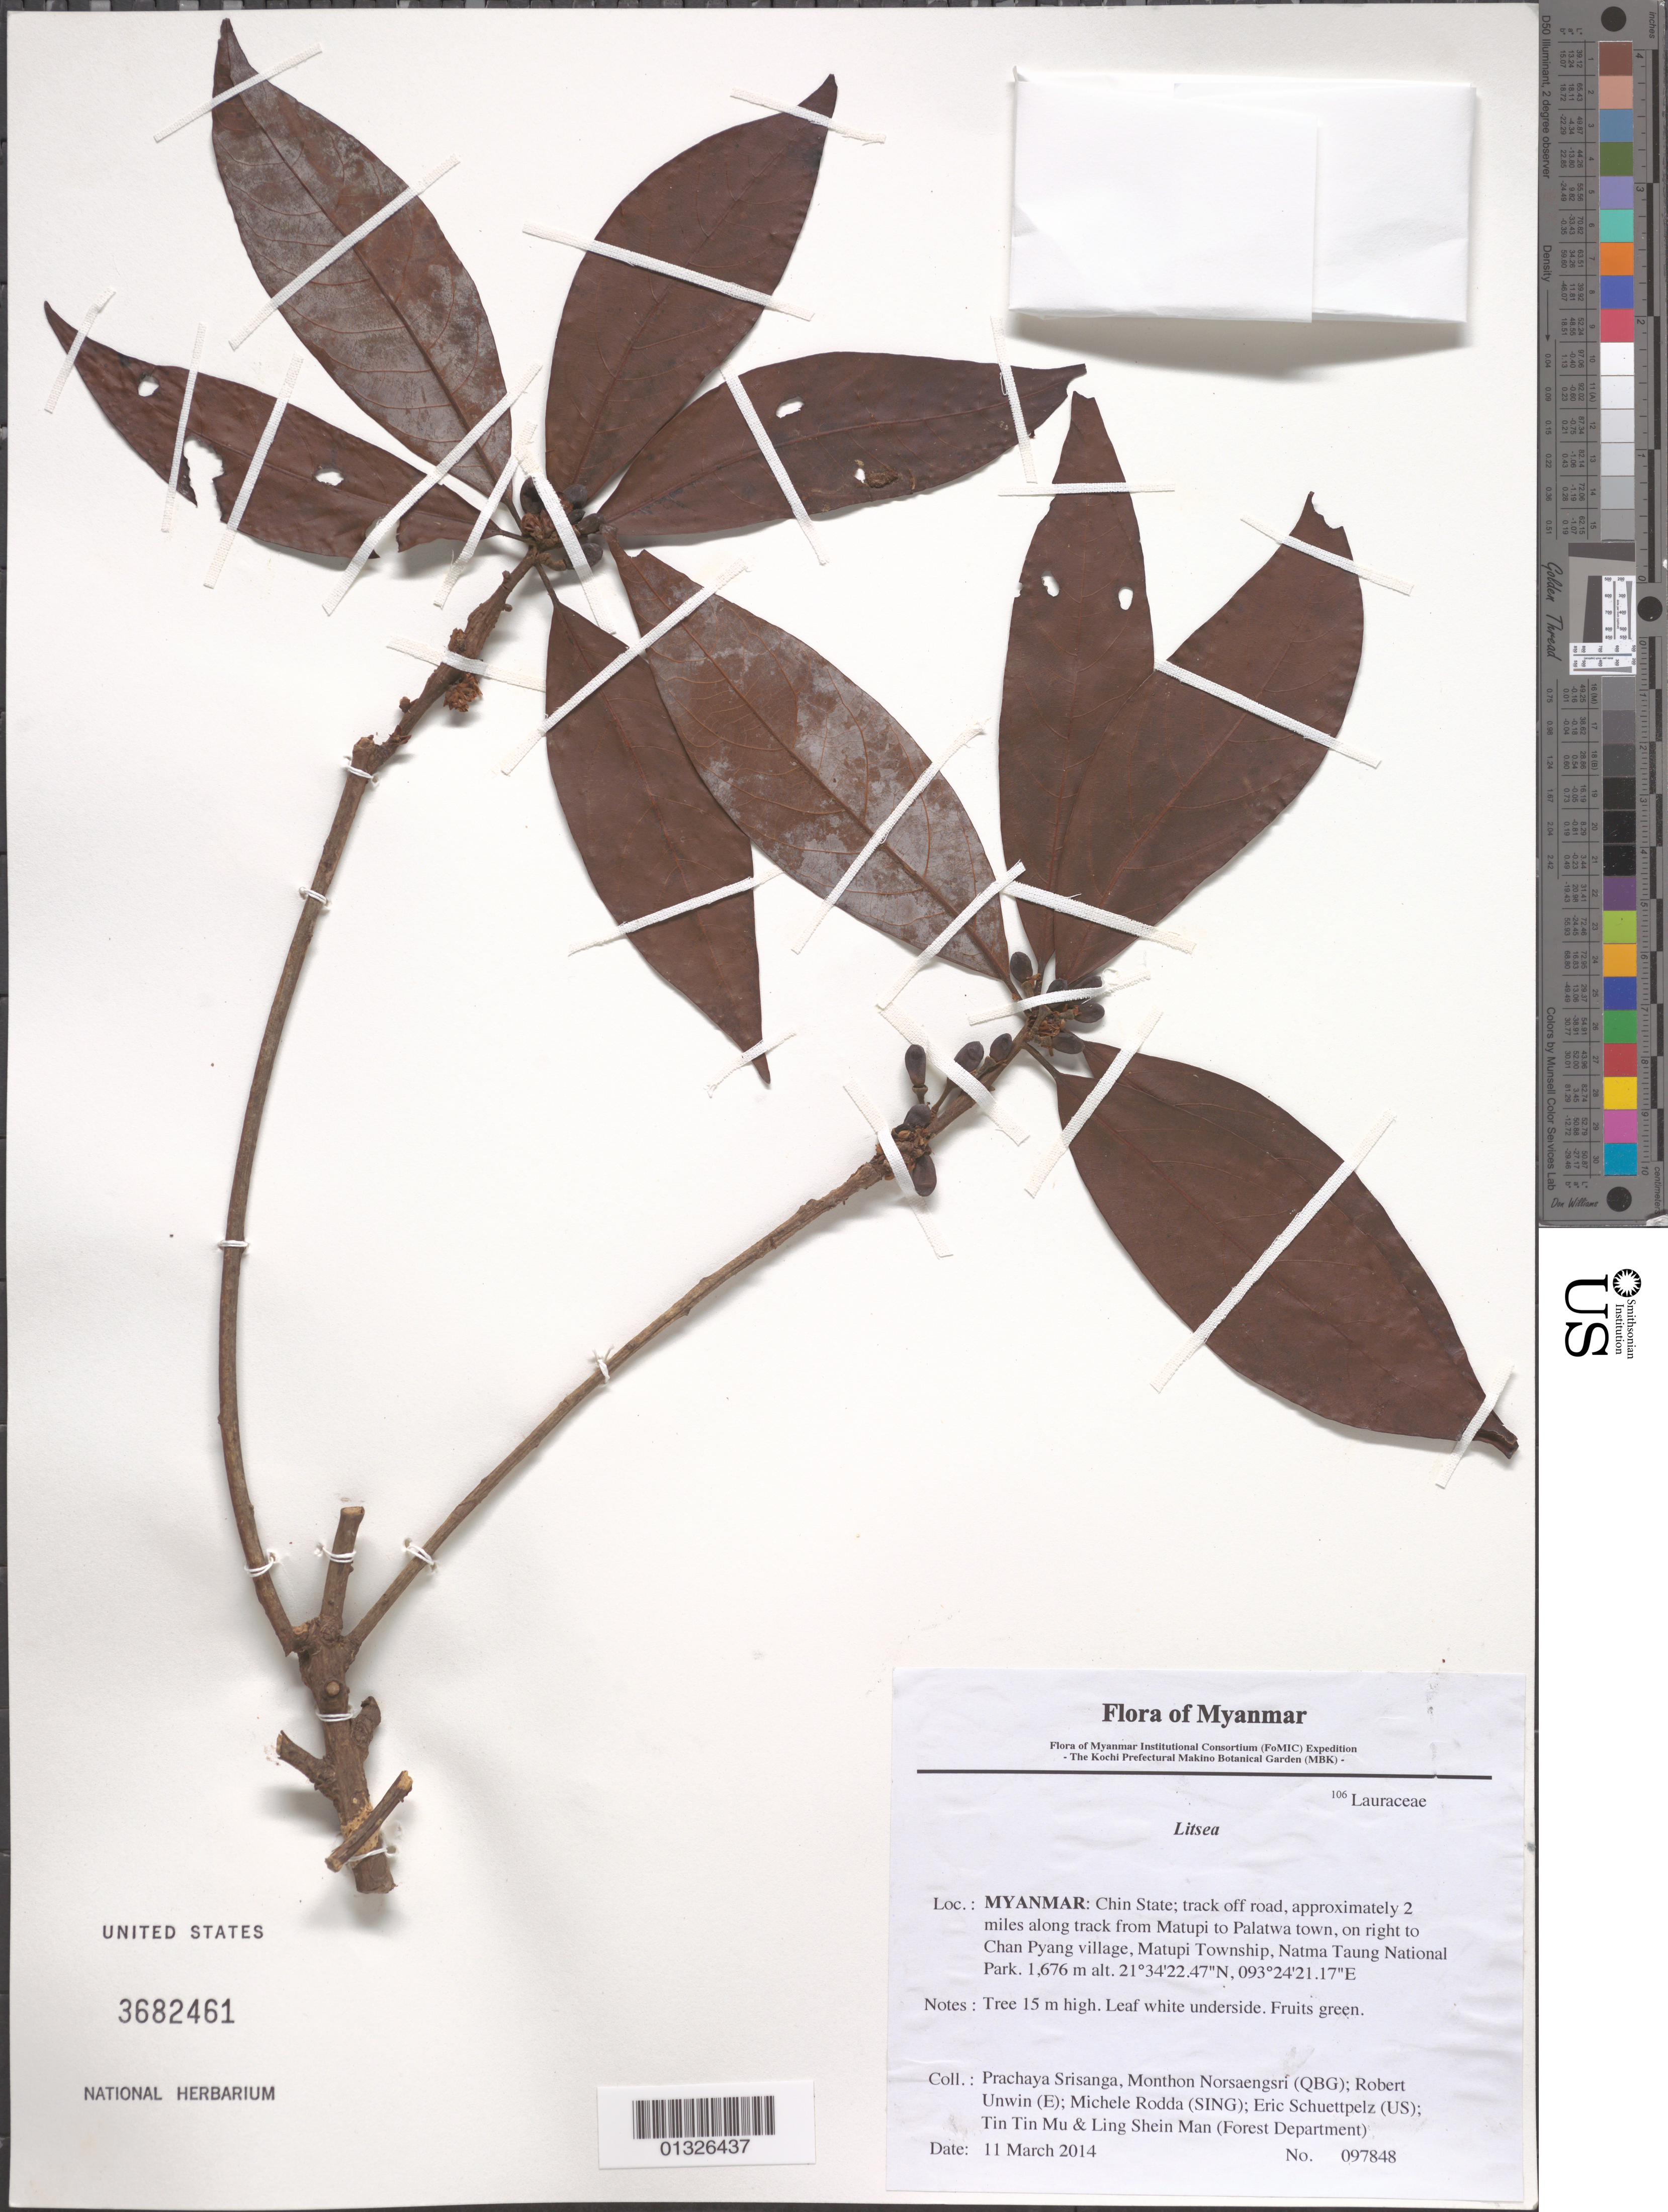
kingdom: Plantae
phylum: Tracheophyta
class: Magnoliopsida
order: Laurales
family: Lauraceae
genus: Litsea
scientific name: Litsea sp.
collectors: P. Srisanga, M. Norsaengsri, R. Unwin, M. Rodda, E. Schuettpelz, Tin Tin Mu & Ling Shein Man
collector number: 97848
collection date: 2014-03-11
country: Myanmar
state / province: Chin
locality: Track off road, approximately 2 miles along track from Matupi to Palatwa town, on right to Chan Pyang village, Matupi Township, Natma Taung National Park.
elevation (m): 1676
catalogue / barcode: US 3682461